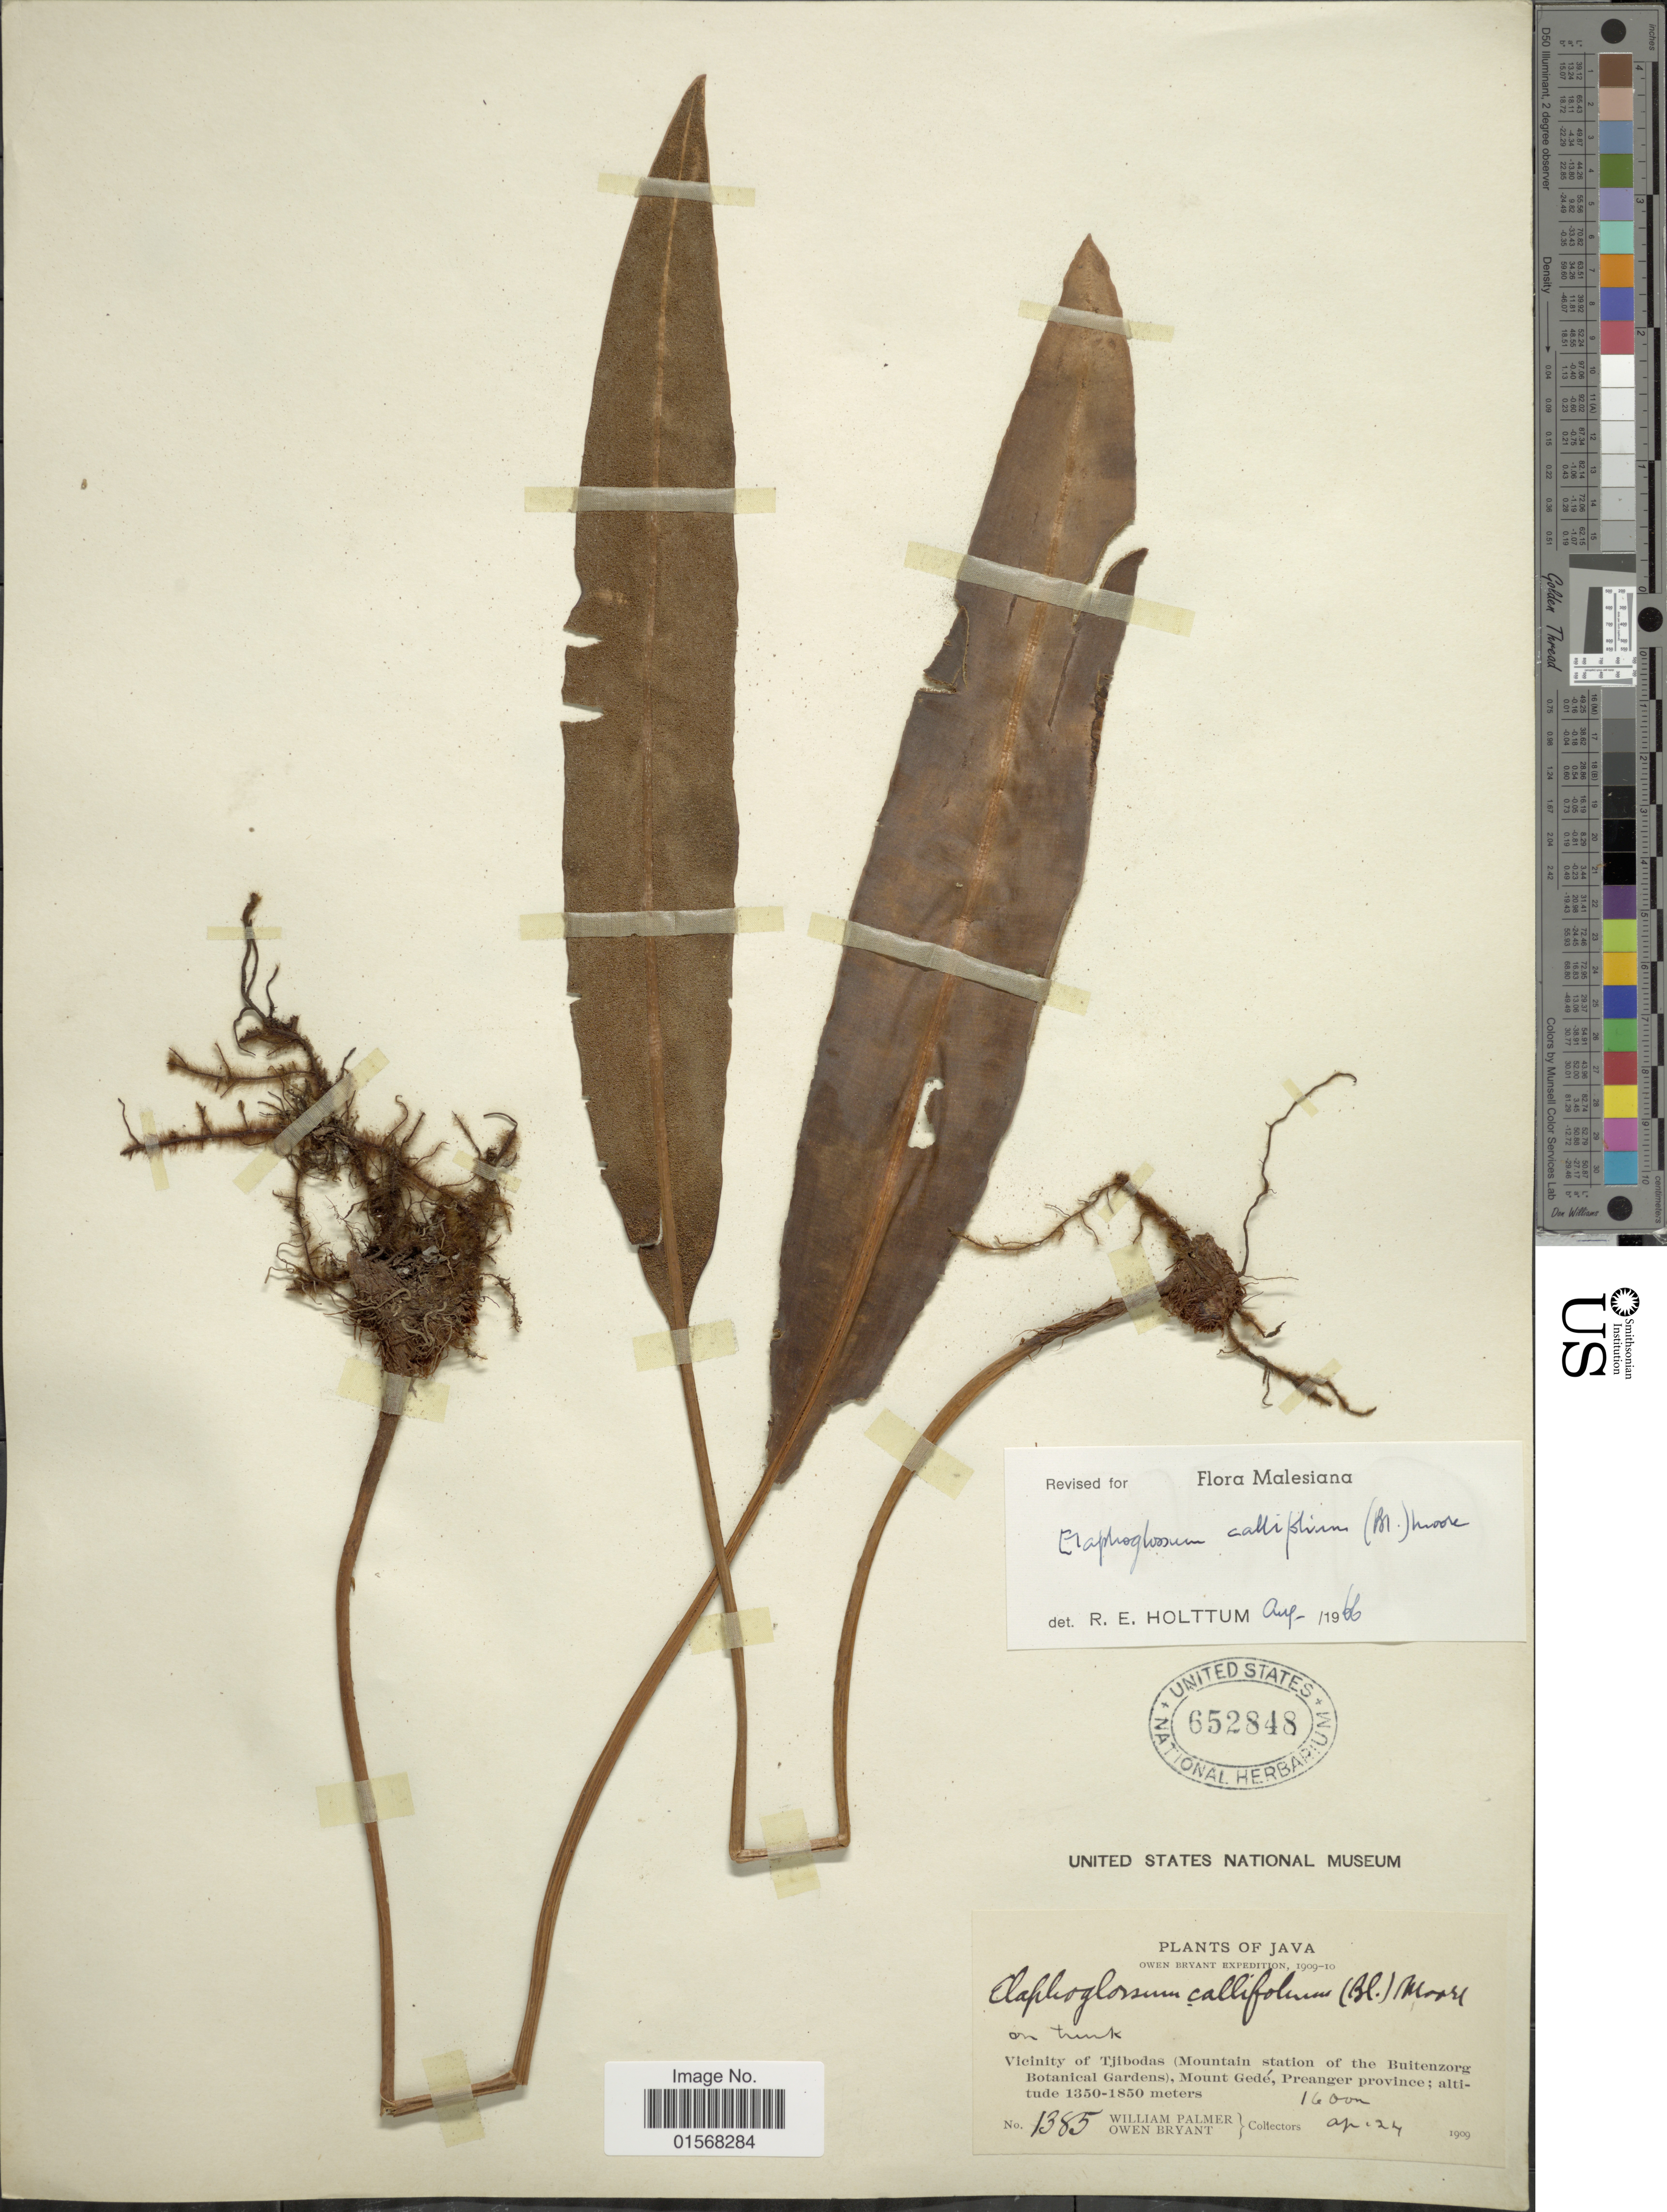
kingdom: Plantae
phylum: Tracheophyta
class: Polypodiopsida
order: Polypodiales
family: Dryopteridaceae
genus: Elaphoglossum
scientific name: Elaphoglossum callifolium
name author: (Blume) T. Moore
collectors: W. Palmer & O. Bryant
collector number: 1985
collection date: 1909-04-24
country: Indonesia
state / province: Java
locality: Java, vicinity of Tjibodas (mountain station of the Buitenzorg Botanical Gardens), Mount Gedé, Preanger province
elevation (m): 1600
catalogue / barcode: US 652848